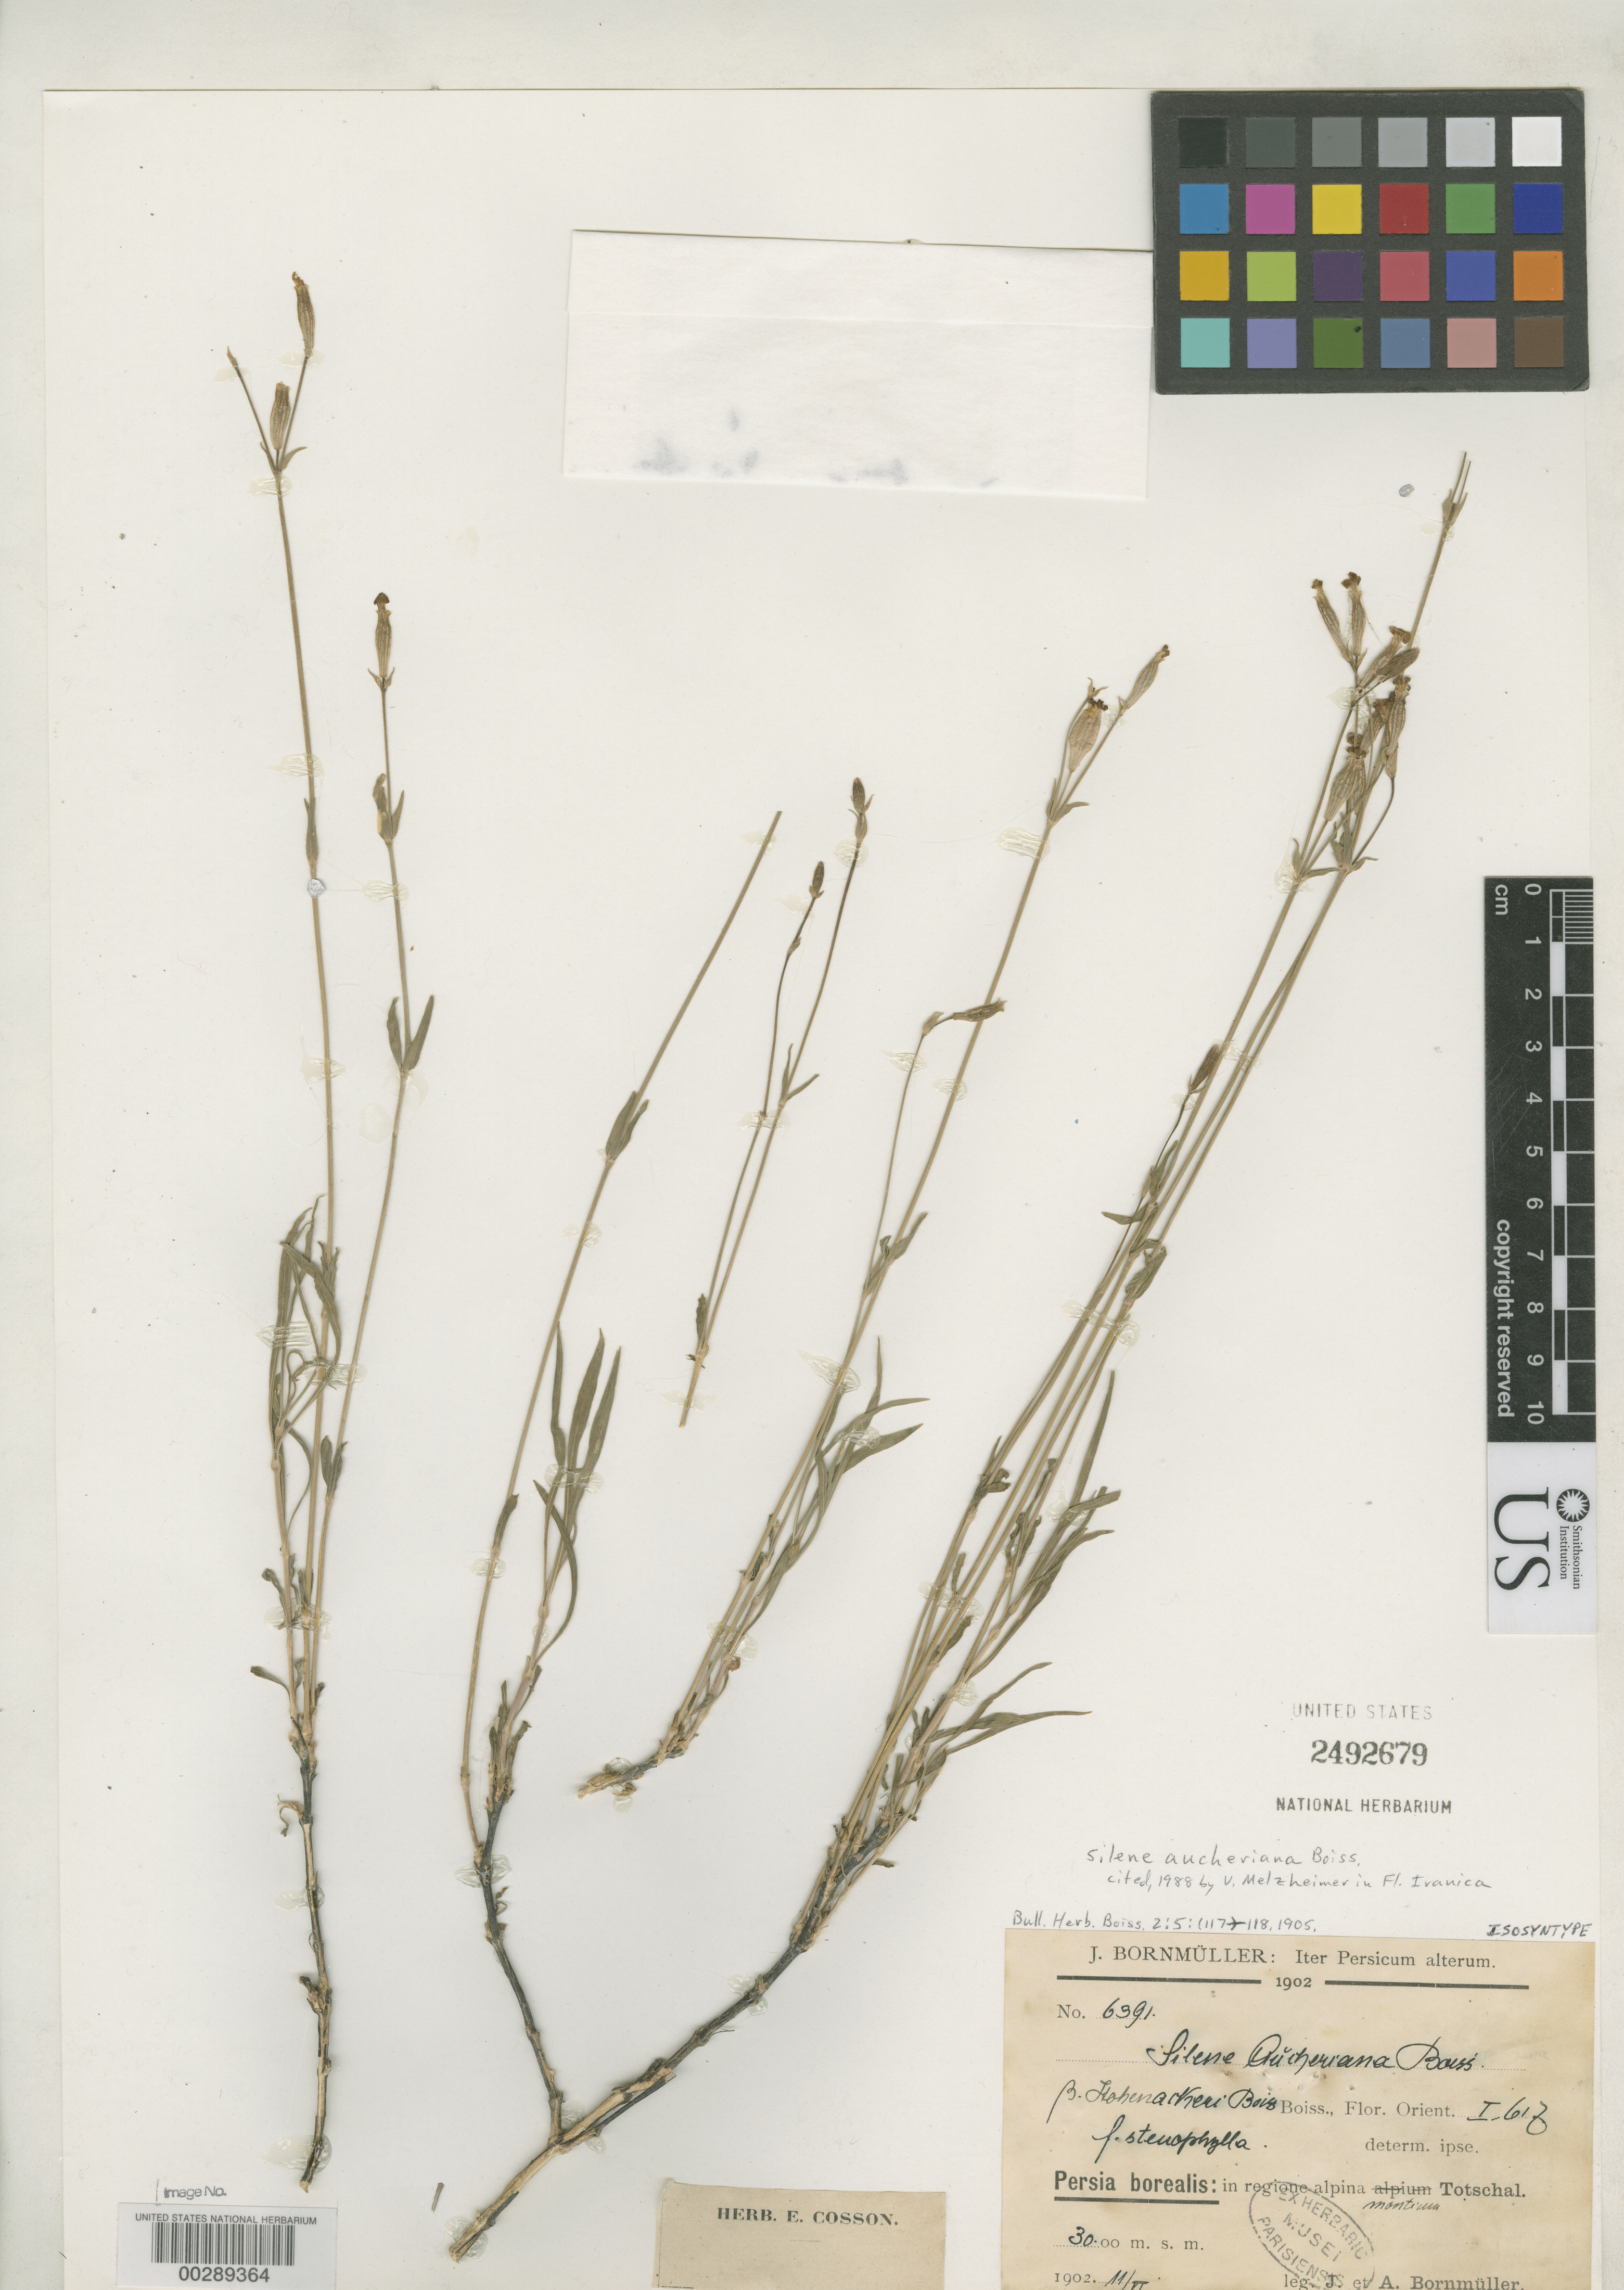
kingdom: Plantae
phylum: Tracheophyta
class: Magnoliopsida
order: Caryophyllales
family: Caryophyllaceae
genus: Silene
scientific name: Silene aucheriana f. stenophylla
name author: Boiss.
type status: Isosyntype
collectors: J. Bornmüller & A. Bornmueller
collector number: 6391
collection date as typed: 11 Feb 1902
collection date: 1902-02-11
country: Iran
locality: Regione alpina Monticum Totschal.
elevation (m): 3000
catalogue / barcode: US 2492679